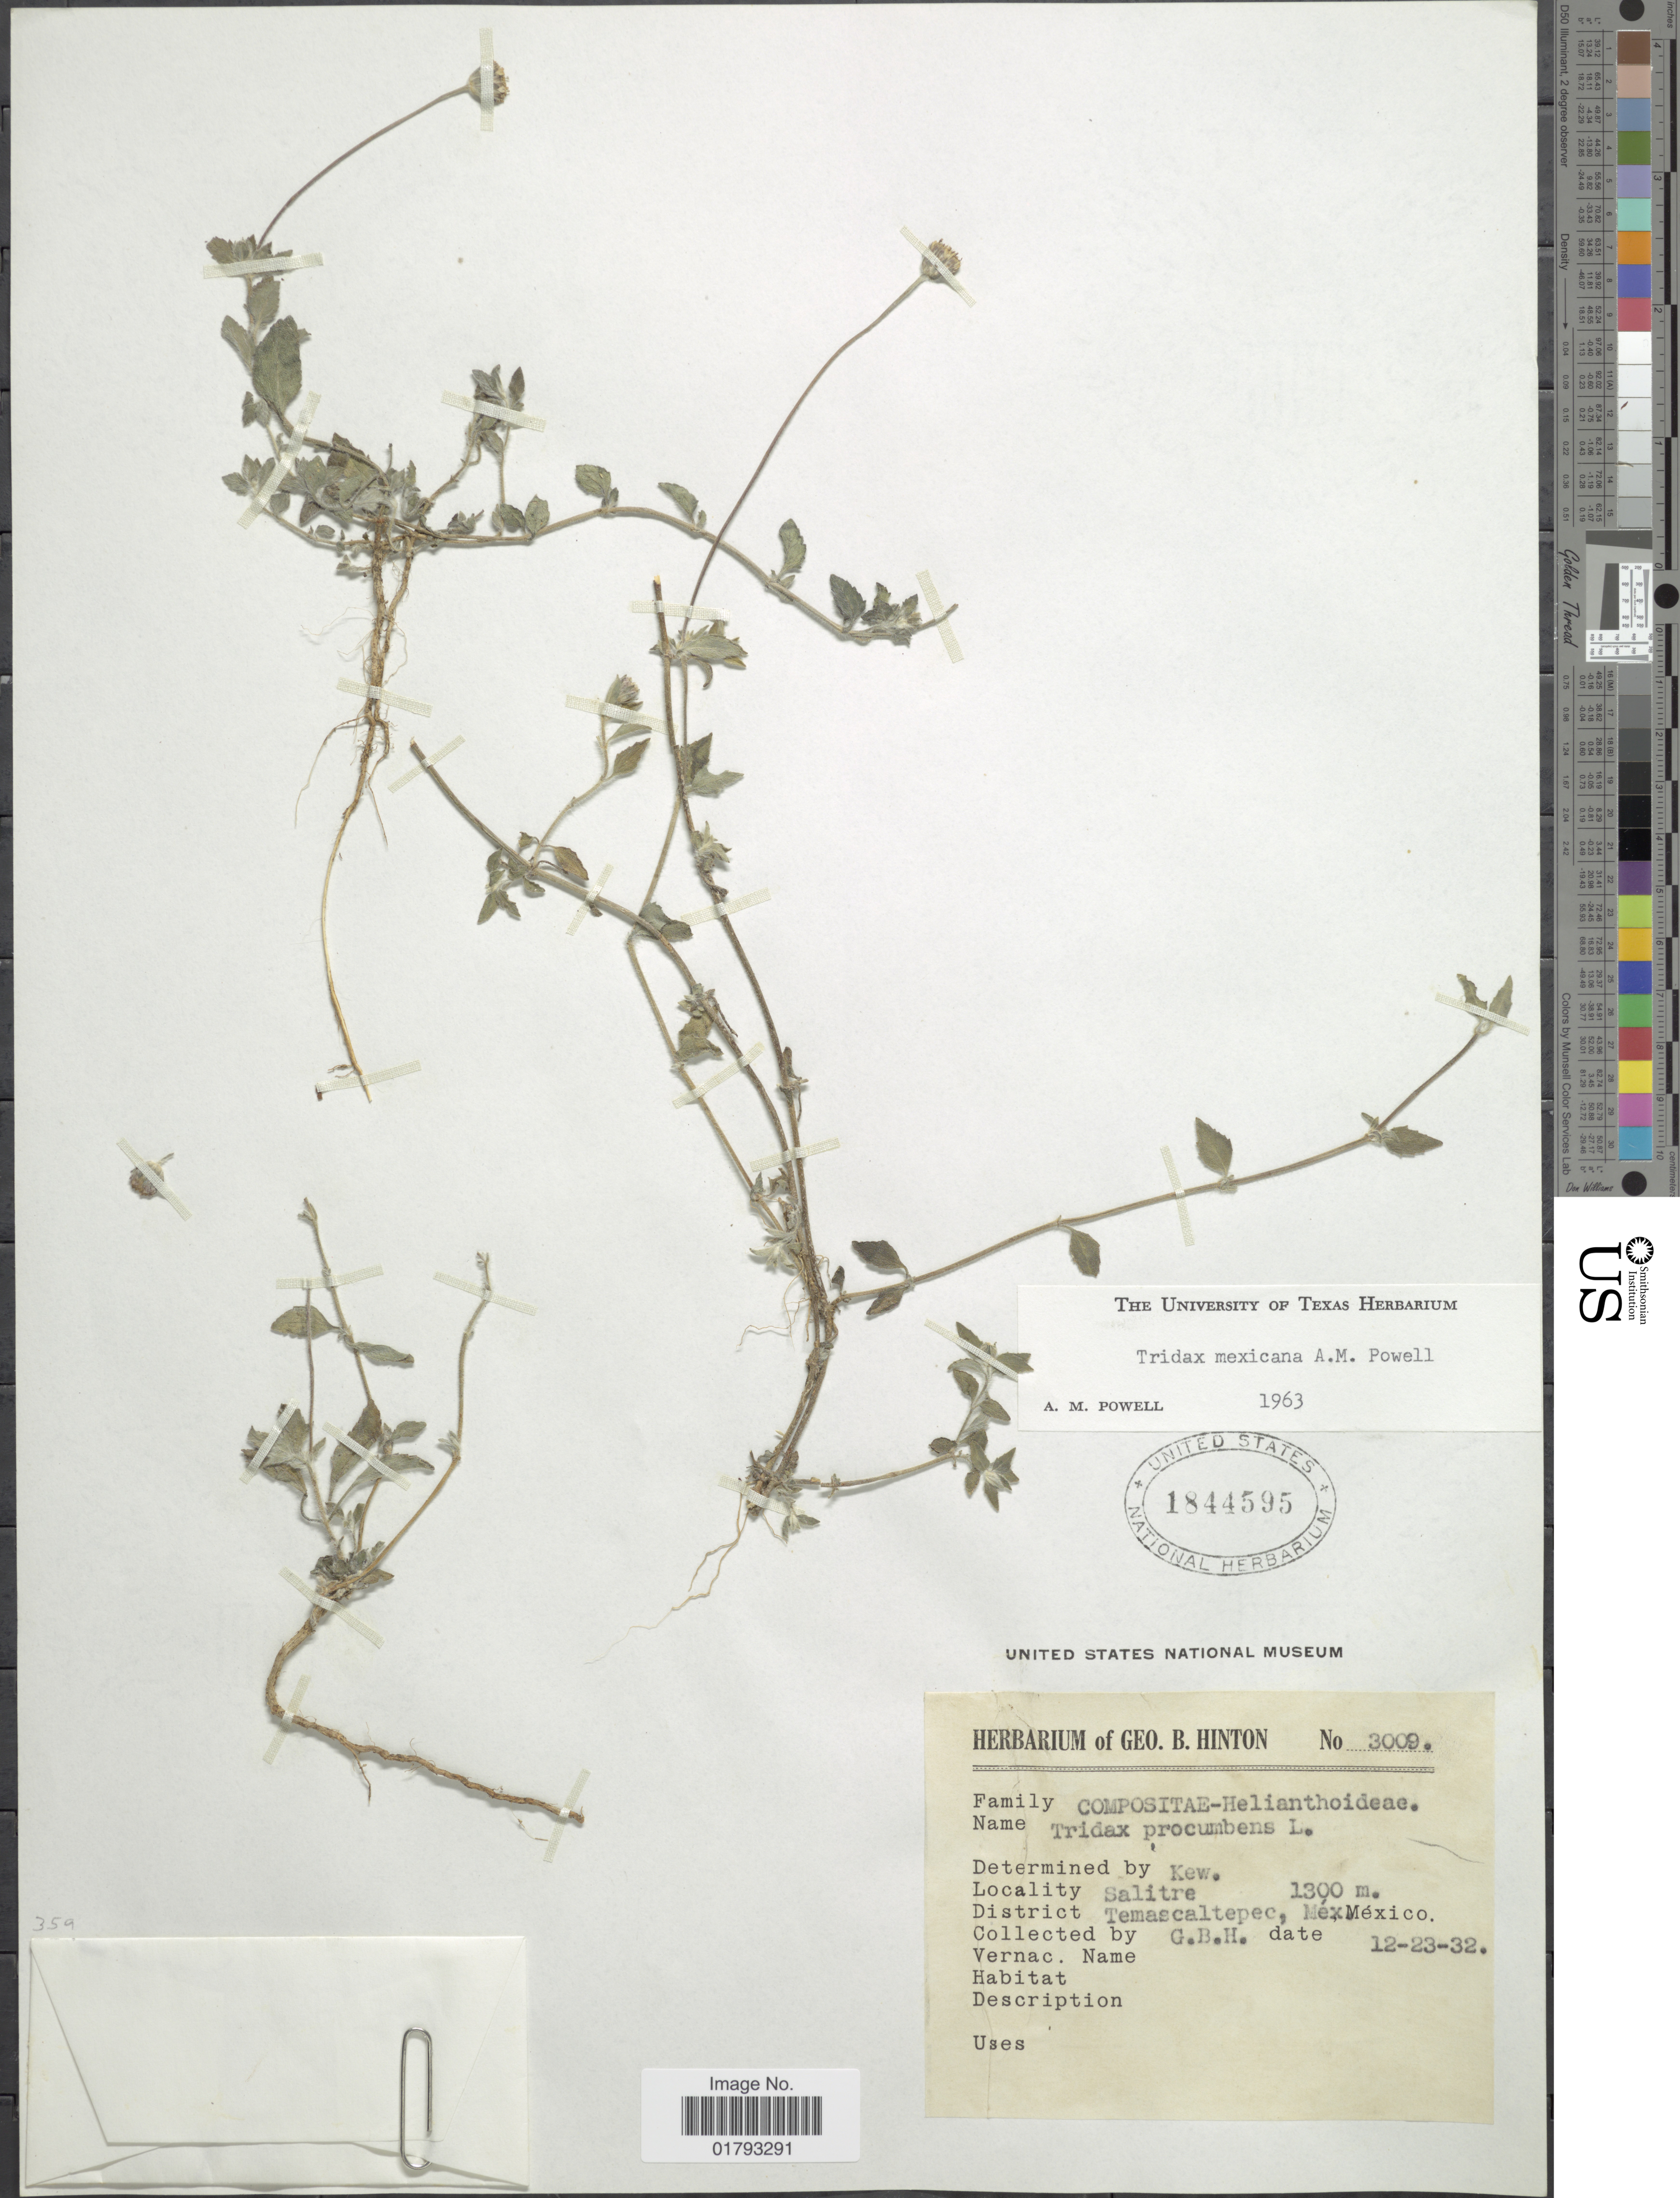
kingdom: Plantae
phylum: Tracheophyta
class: Magnoliopsida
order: Asterales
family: Asteraceae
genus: Tridax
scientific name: Tridax mexicana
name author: A.M. Powell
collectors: G. B. Hinton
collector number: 3009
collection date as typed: Transcribed d/m/y: 23/12/32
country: Mexico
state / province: México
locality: Salitre, Temascaltepec, Mex. Mexico.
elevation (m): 1300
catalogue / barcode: US 1844595